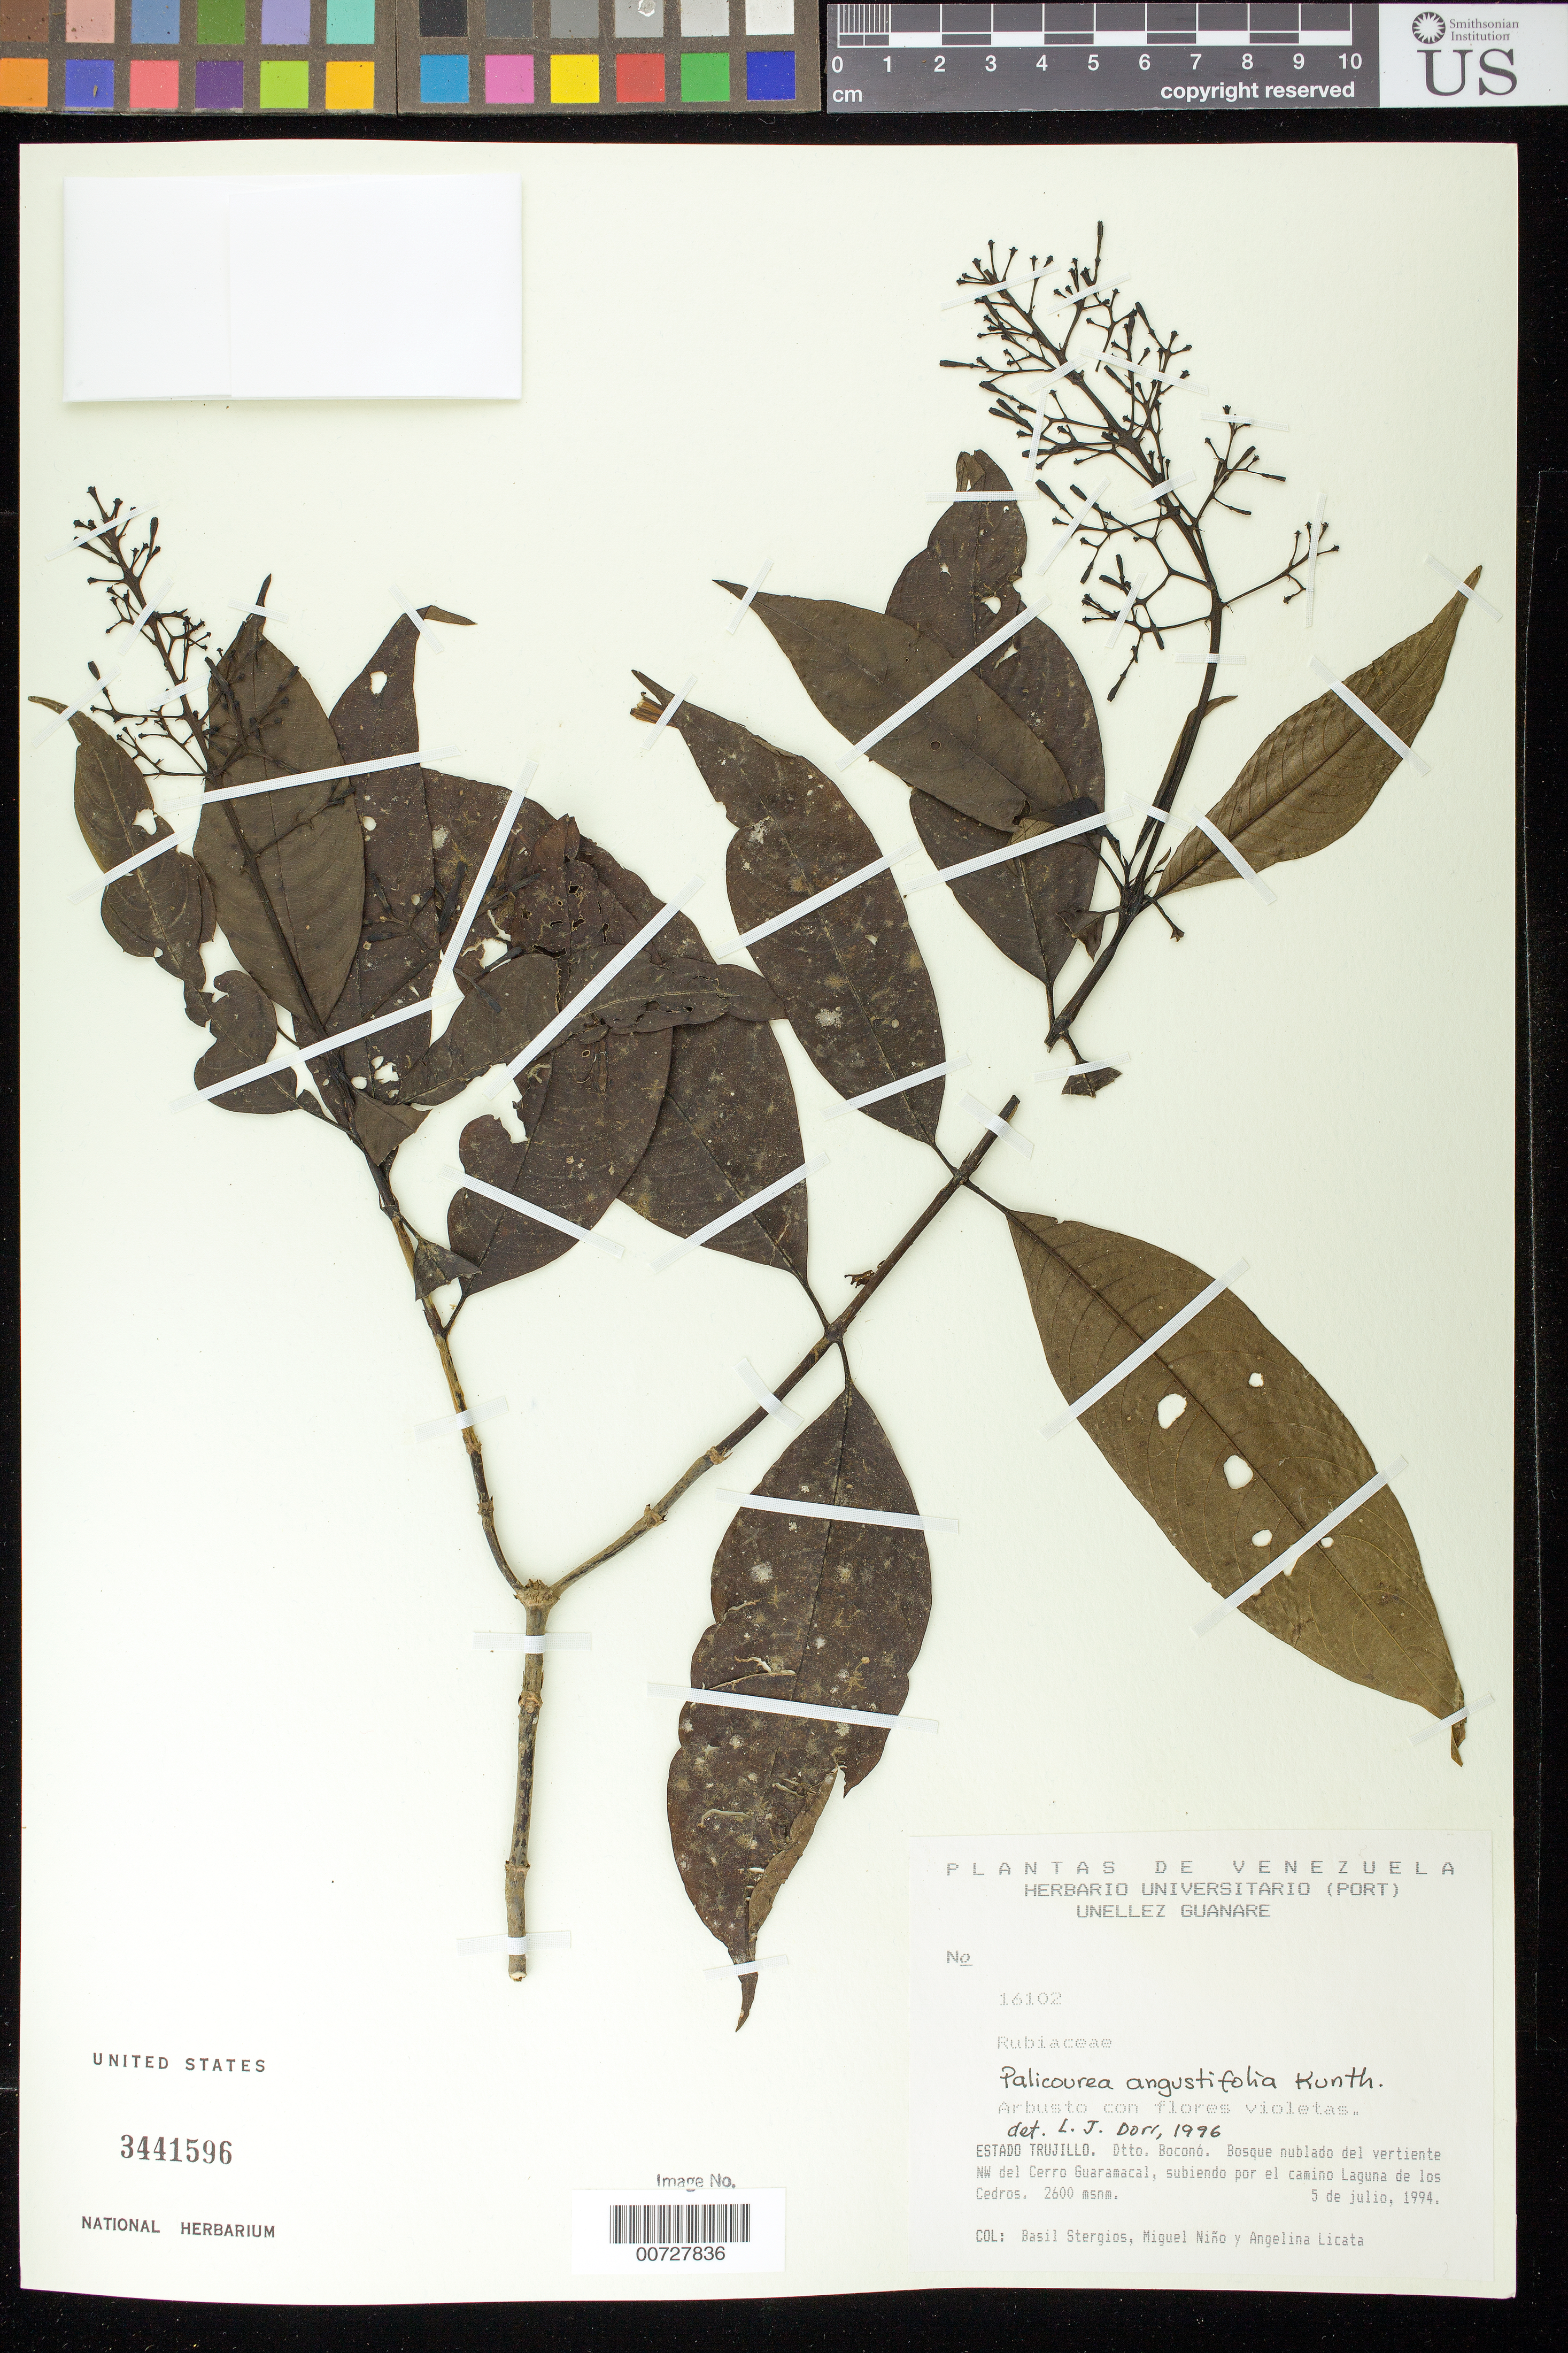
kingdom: Plantae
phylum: Tracheophyta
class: Magnoliopsida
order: Gentianales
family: Rubiaceae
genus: Palicourea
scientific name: Palicourea angustifolia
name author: Kunth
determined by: Dorr, L. J., (BOT), Smithsonian Institution - National Museum of Natural History (UNITED STATES)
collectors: B. G. Stergios, S. M. Niño & A. Licata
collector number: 16102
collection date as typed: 05 Jul 1994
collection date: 1994-07-05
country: Venezuela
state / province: Trujillo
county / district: Boconó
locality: Cerro Guaramacal, vertiente NW del subiendo por el camino Laguna de los Cedros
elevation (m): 2600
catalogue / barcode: US 3441596